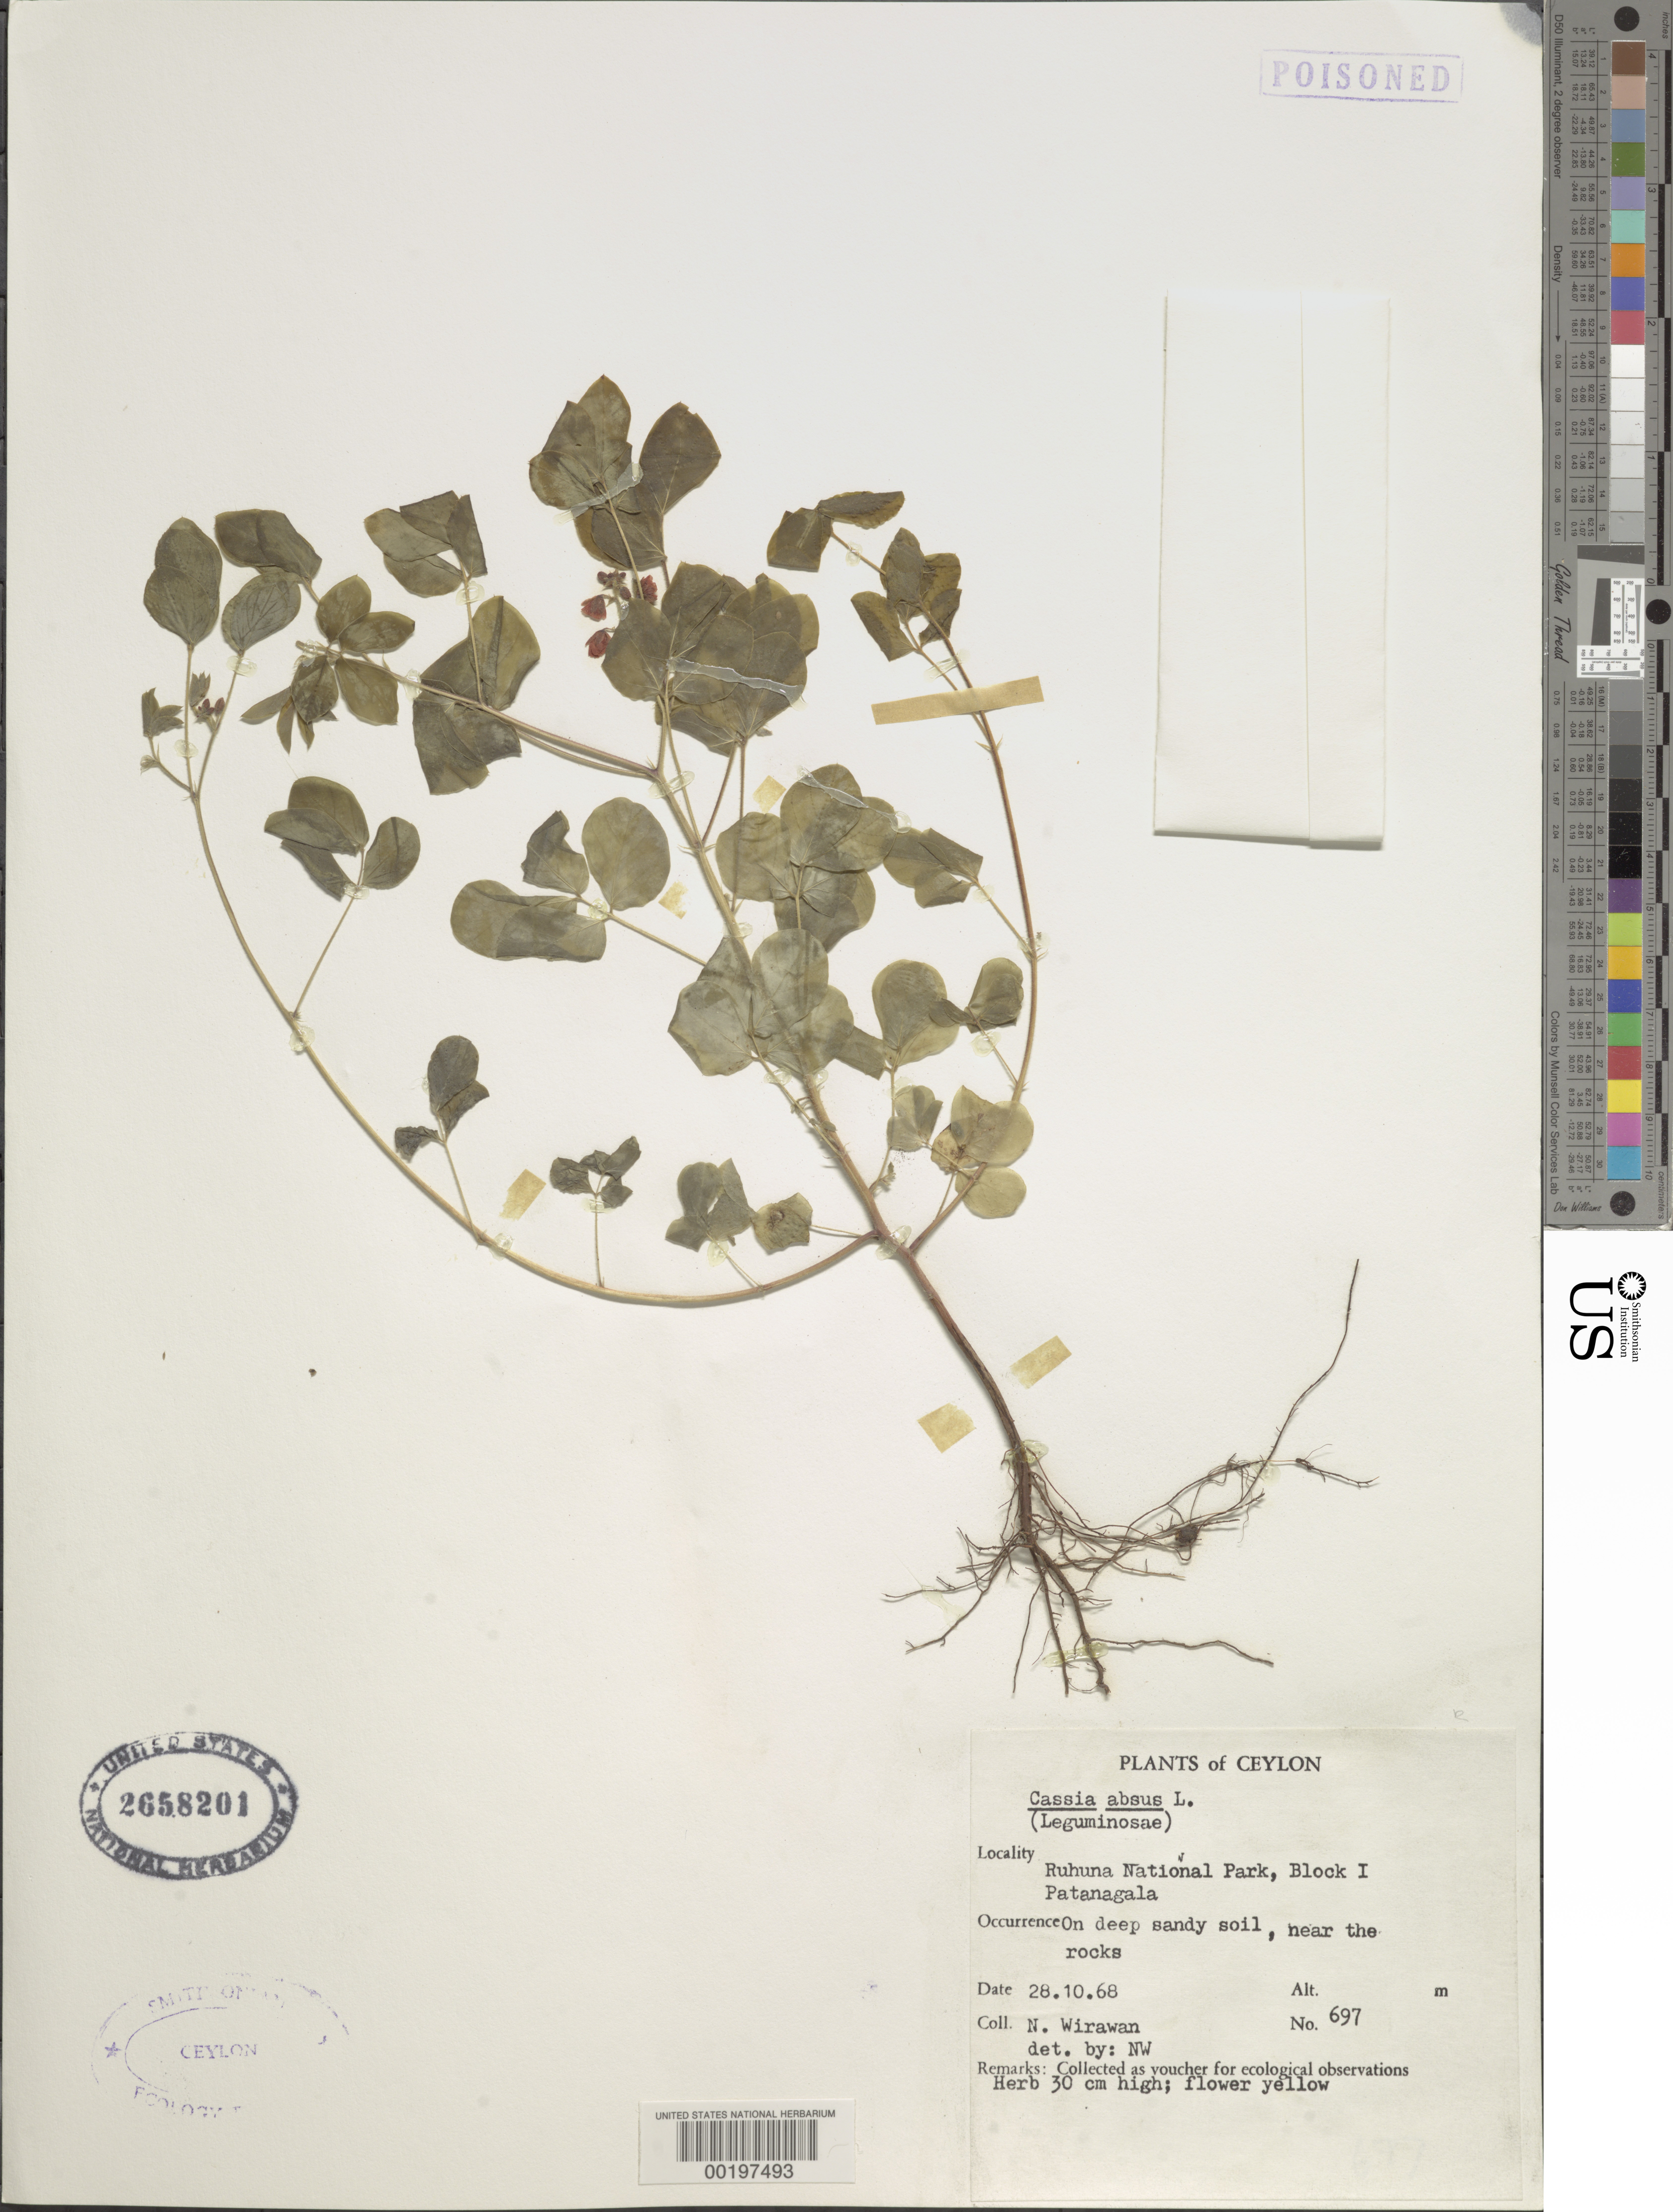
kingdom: Plantae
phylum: Tracheophyta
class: Magnoliopsida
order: Fabales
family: Fabaceae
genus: Chamaecrista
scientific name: Chamaecrista absus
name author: (L.) H.S. Irwin & Barneby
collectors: N. Wirawan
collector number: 697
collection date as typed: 28 Oct 1968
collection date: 1968-10-28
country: Sri Lanka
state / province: Southern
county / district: Hambantota Dist.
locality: Ruhuna national park, block i patanagala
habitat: On deep sandy soil, near the rocks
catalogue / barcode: US 2658201